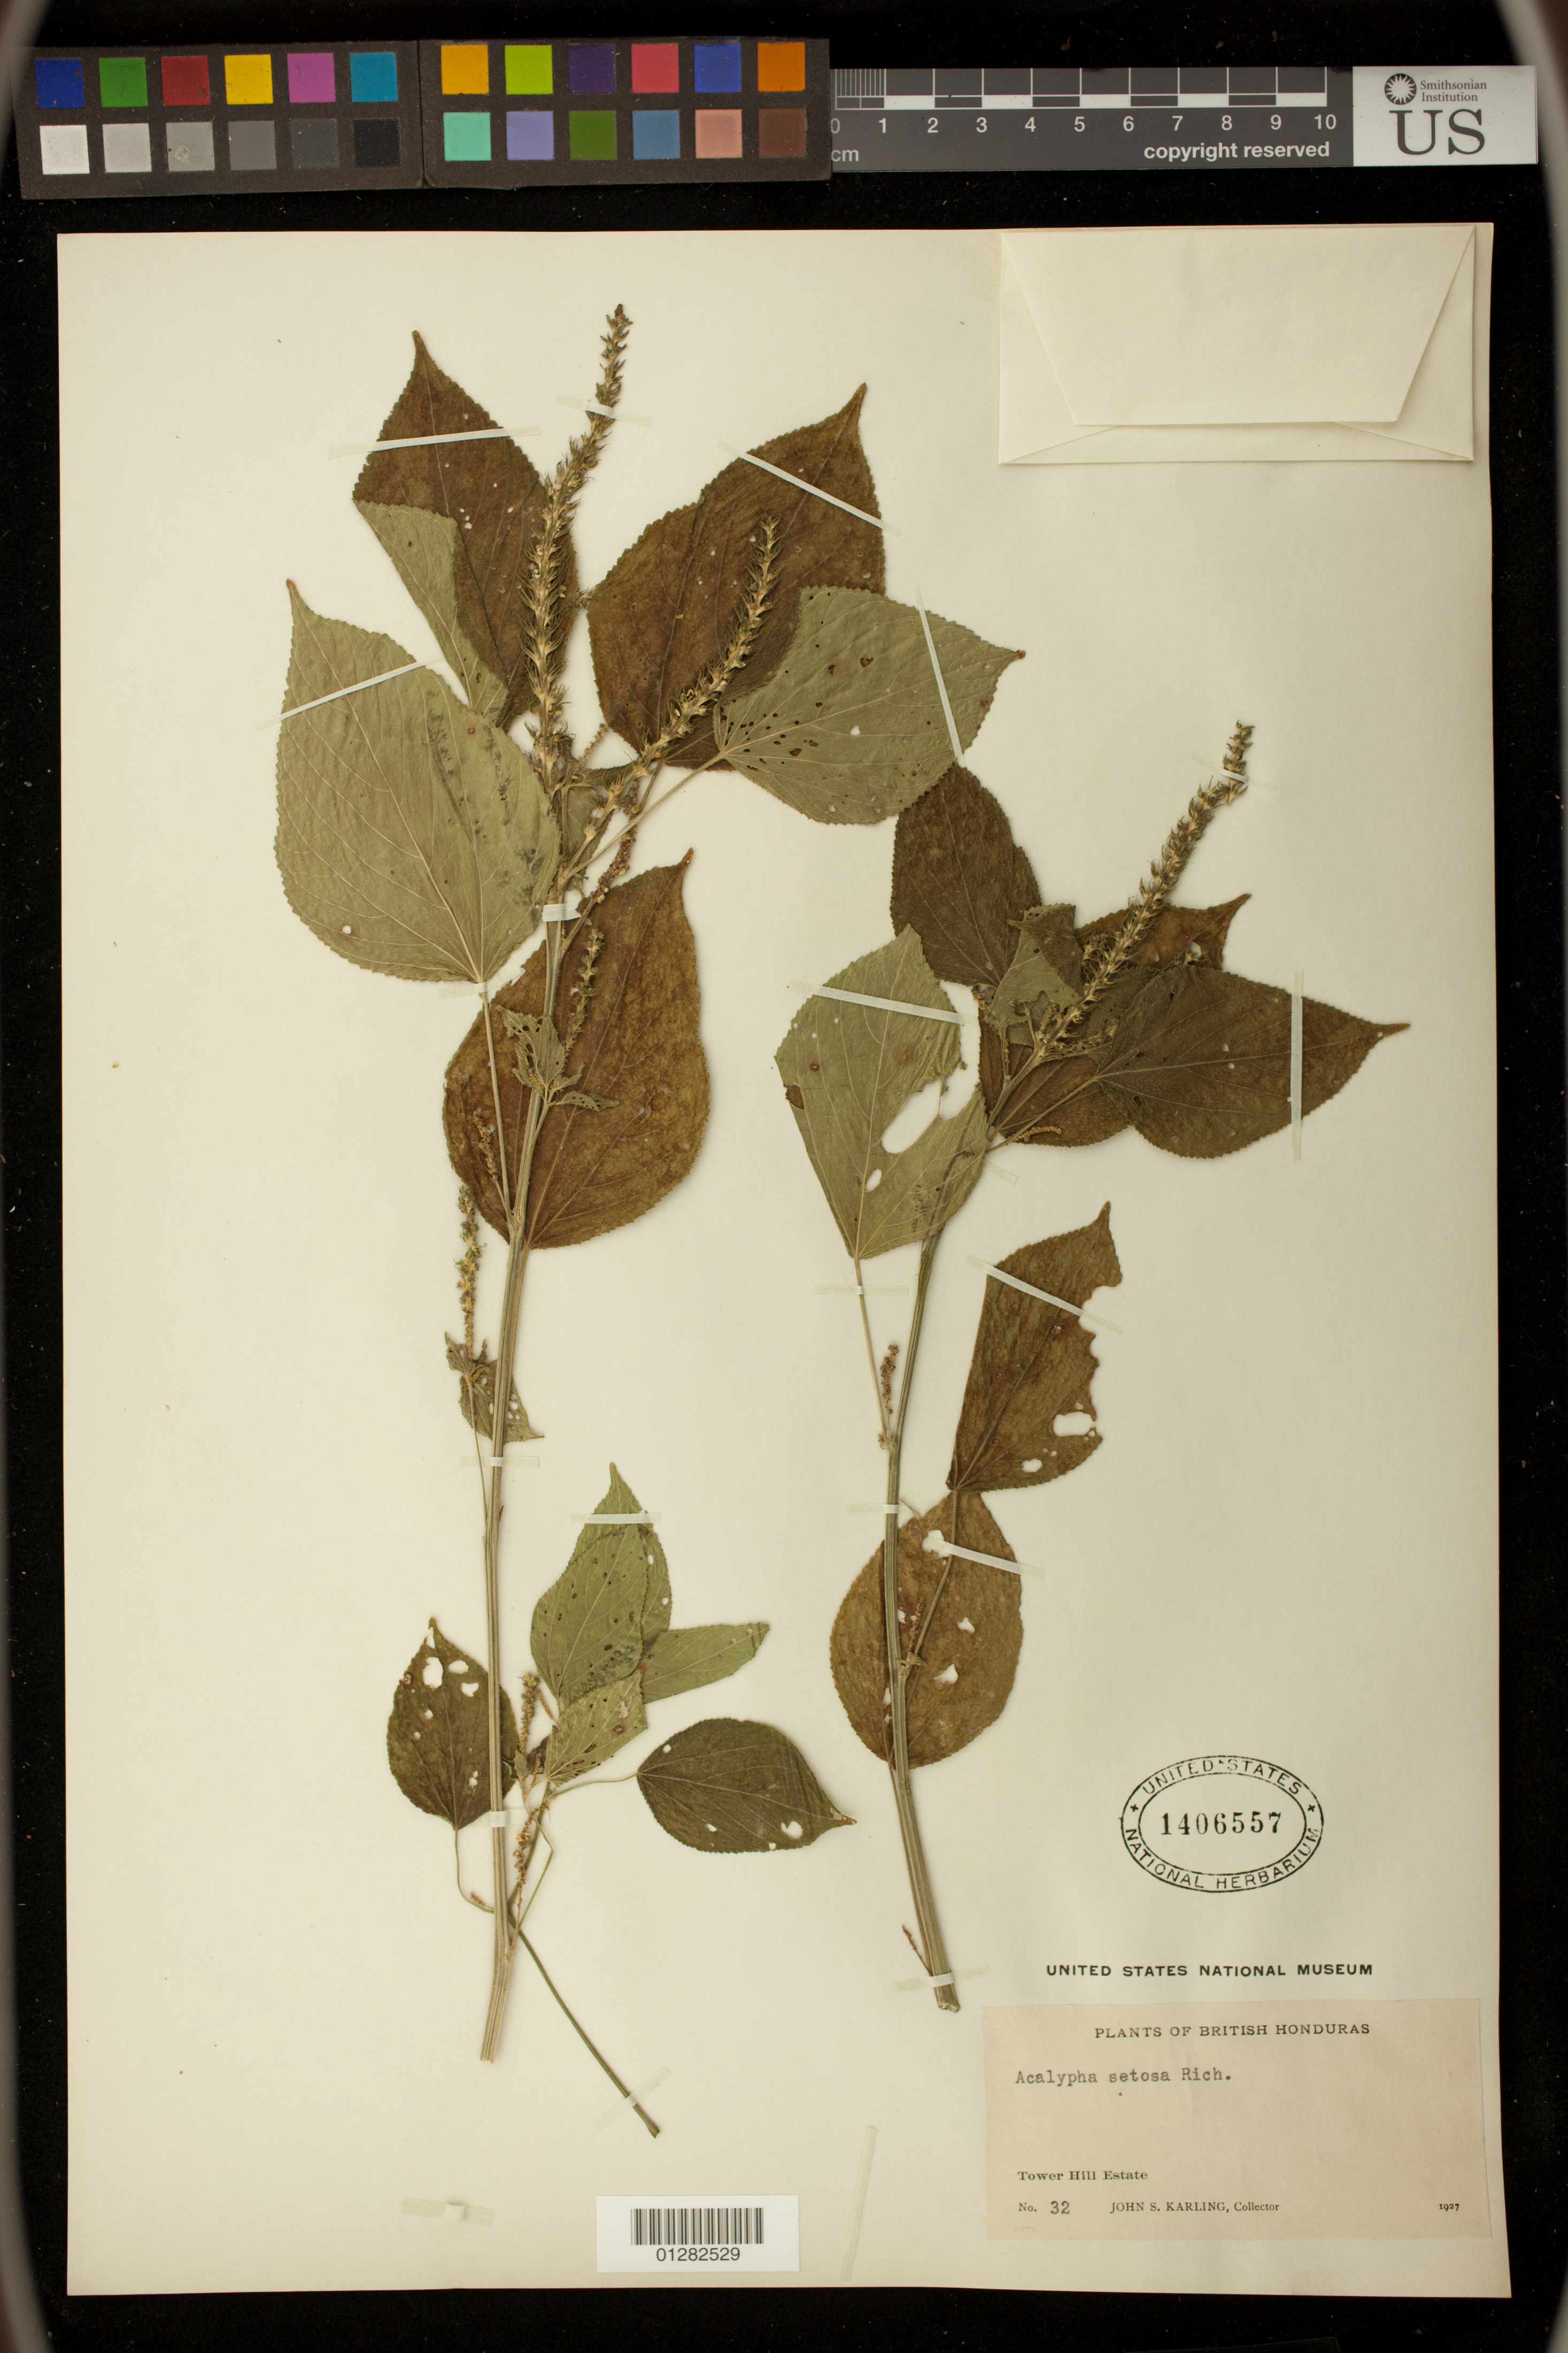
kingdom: Plantae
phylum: Tracheophyta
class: Magnoliopsida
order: Malpighiales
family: Euphorbiaceae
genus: Acalypha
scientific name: Acalypha setosa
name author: A. Rich.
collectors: J. Karling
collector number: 32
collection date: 1927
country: Honduras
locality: Tower Hill Estate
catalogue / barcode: US 1406557